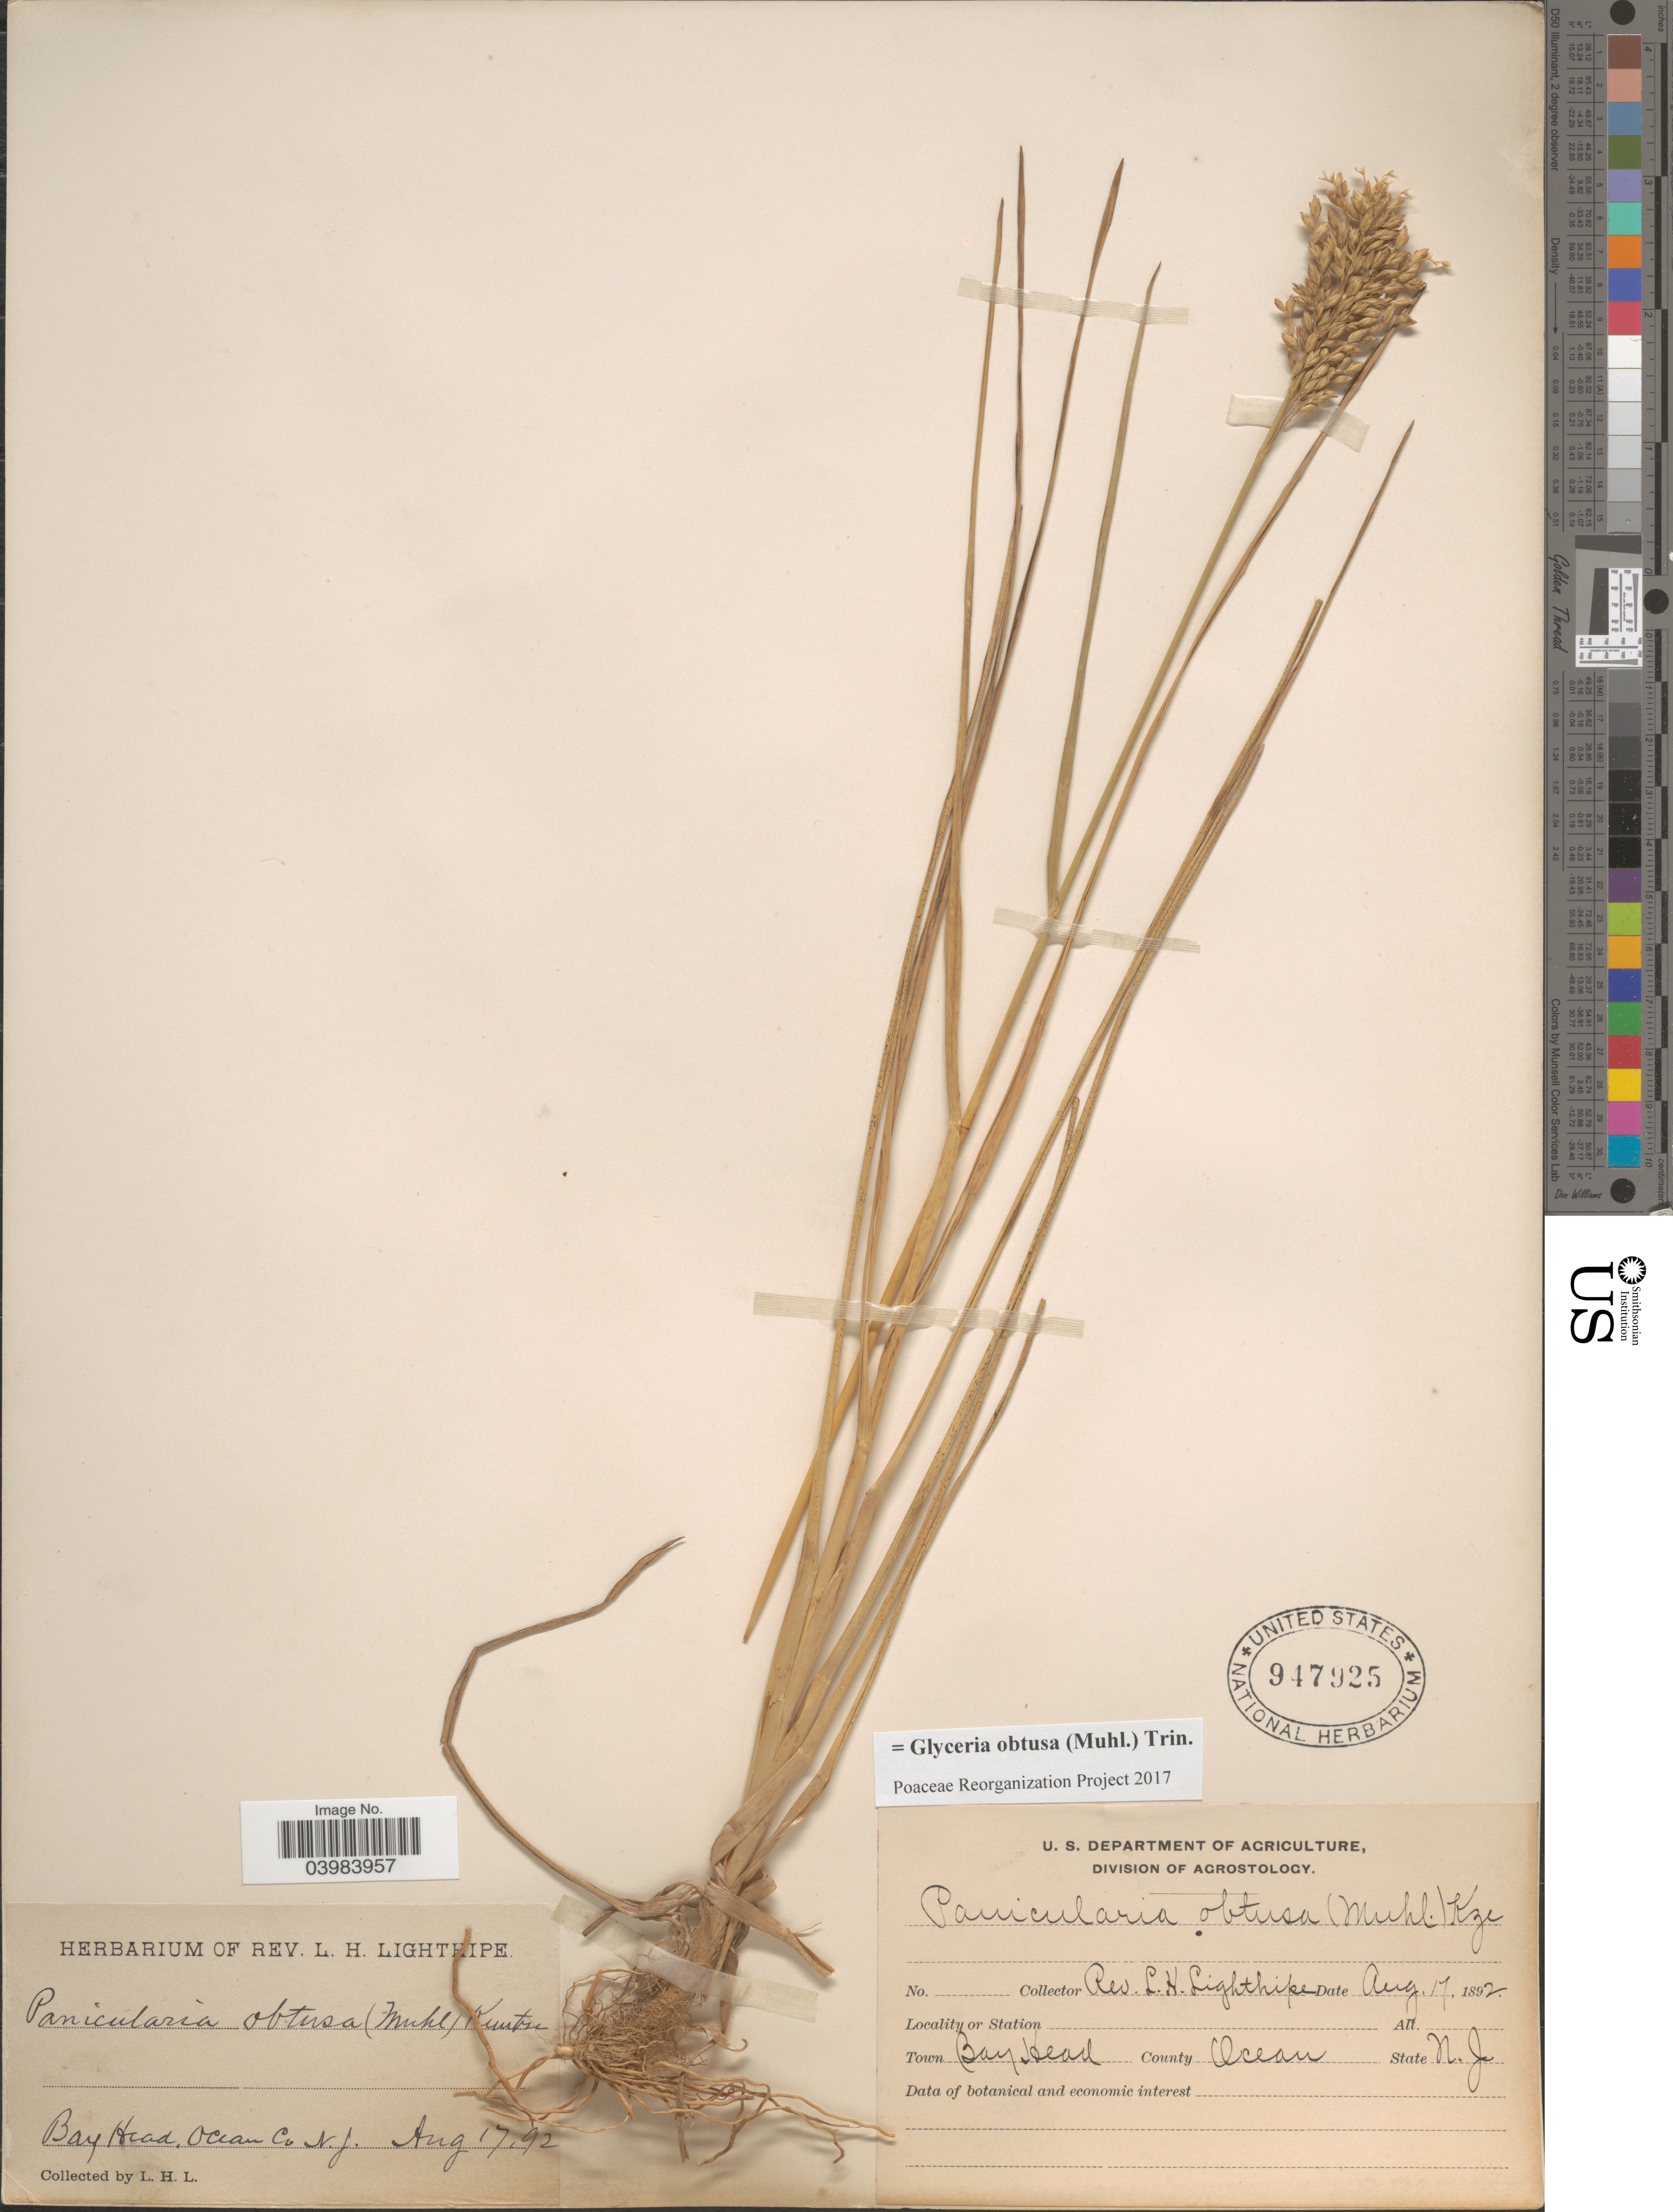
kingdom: Plantae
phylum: Tracheophyta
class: Liliopsida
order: Poales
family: Poaceae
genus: Glyceria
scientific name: Glyceria obtusa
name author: (Muhl.) Trin.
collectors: Rev. L. H. Lighthipe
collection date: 1892-08-17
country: United States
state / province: New Jersey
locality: Town Bay Head. County Ocean.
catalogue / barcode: US 947925